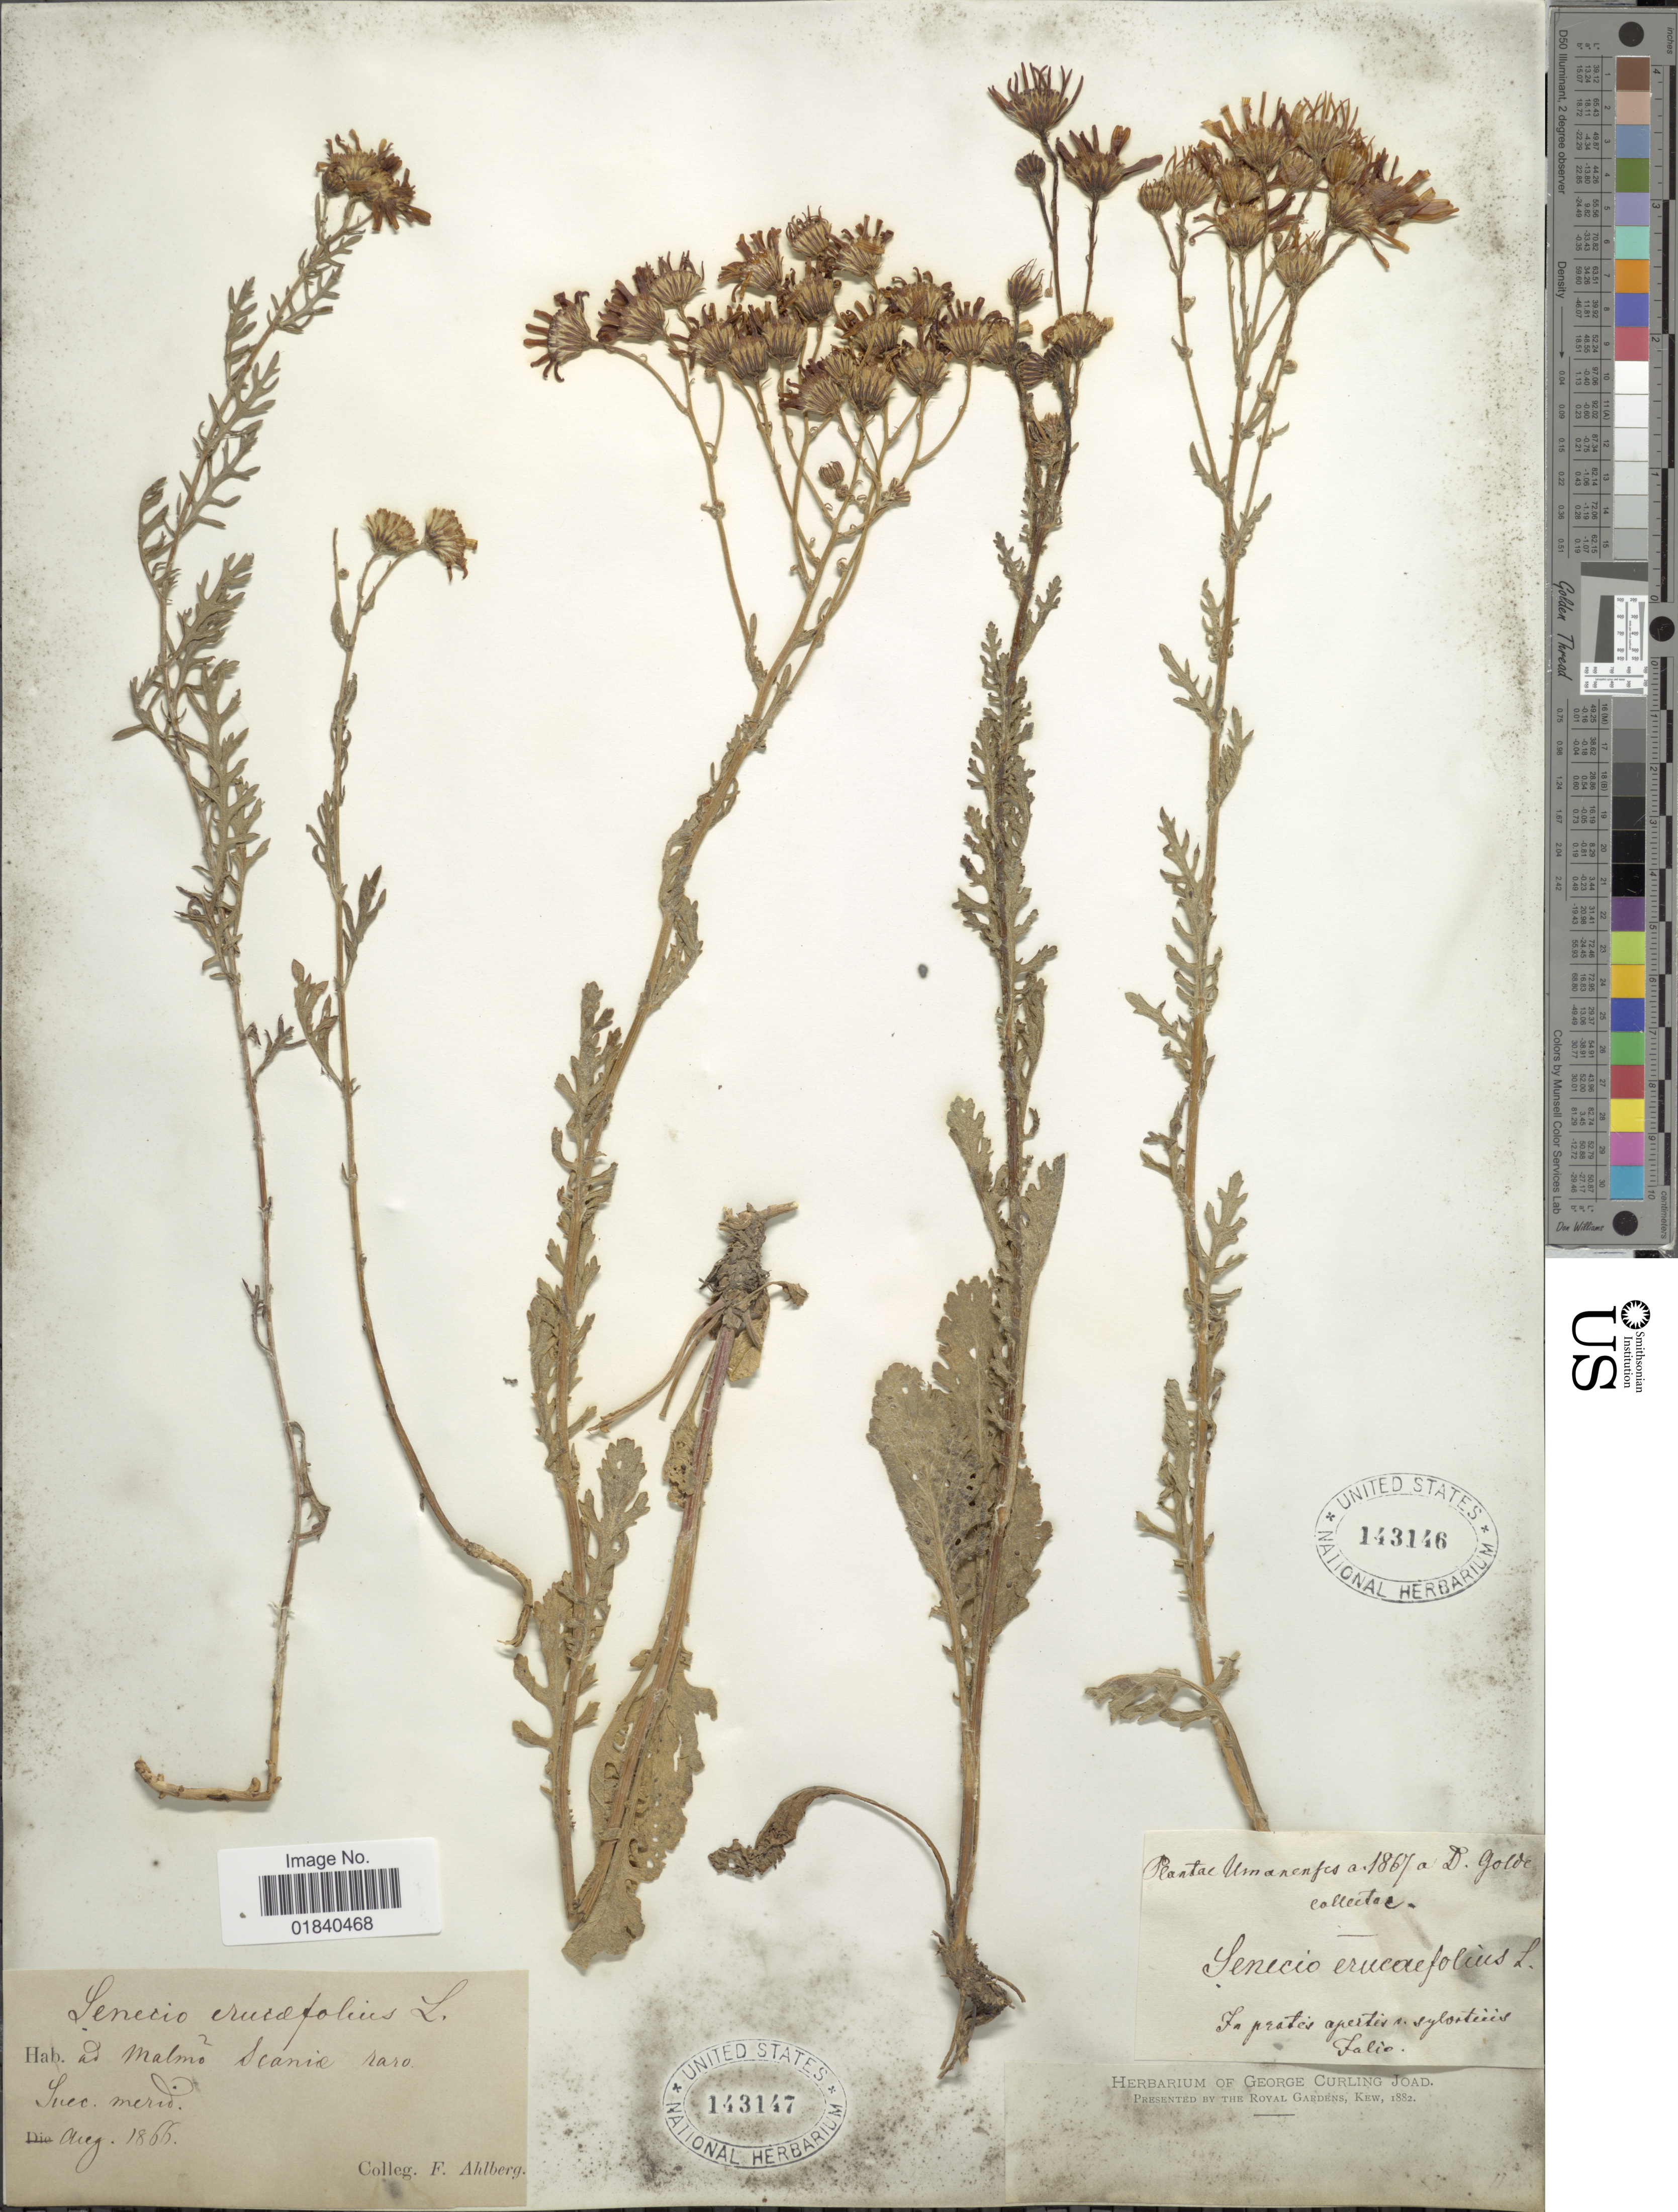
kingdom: Plantae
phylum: Tracheophyta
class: Magnoliopsida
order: Asterales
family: Asteraceae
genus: Jacobaea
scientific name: Jacobaea erucifolia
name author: (L.) G. Gaertn. et al.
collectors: D. Golde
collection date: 1867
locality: Umanenfes, In prts apertis s. Ssyslsetnis [interpreted]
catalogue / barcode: US 143146-2